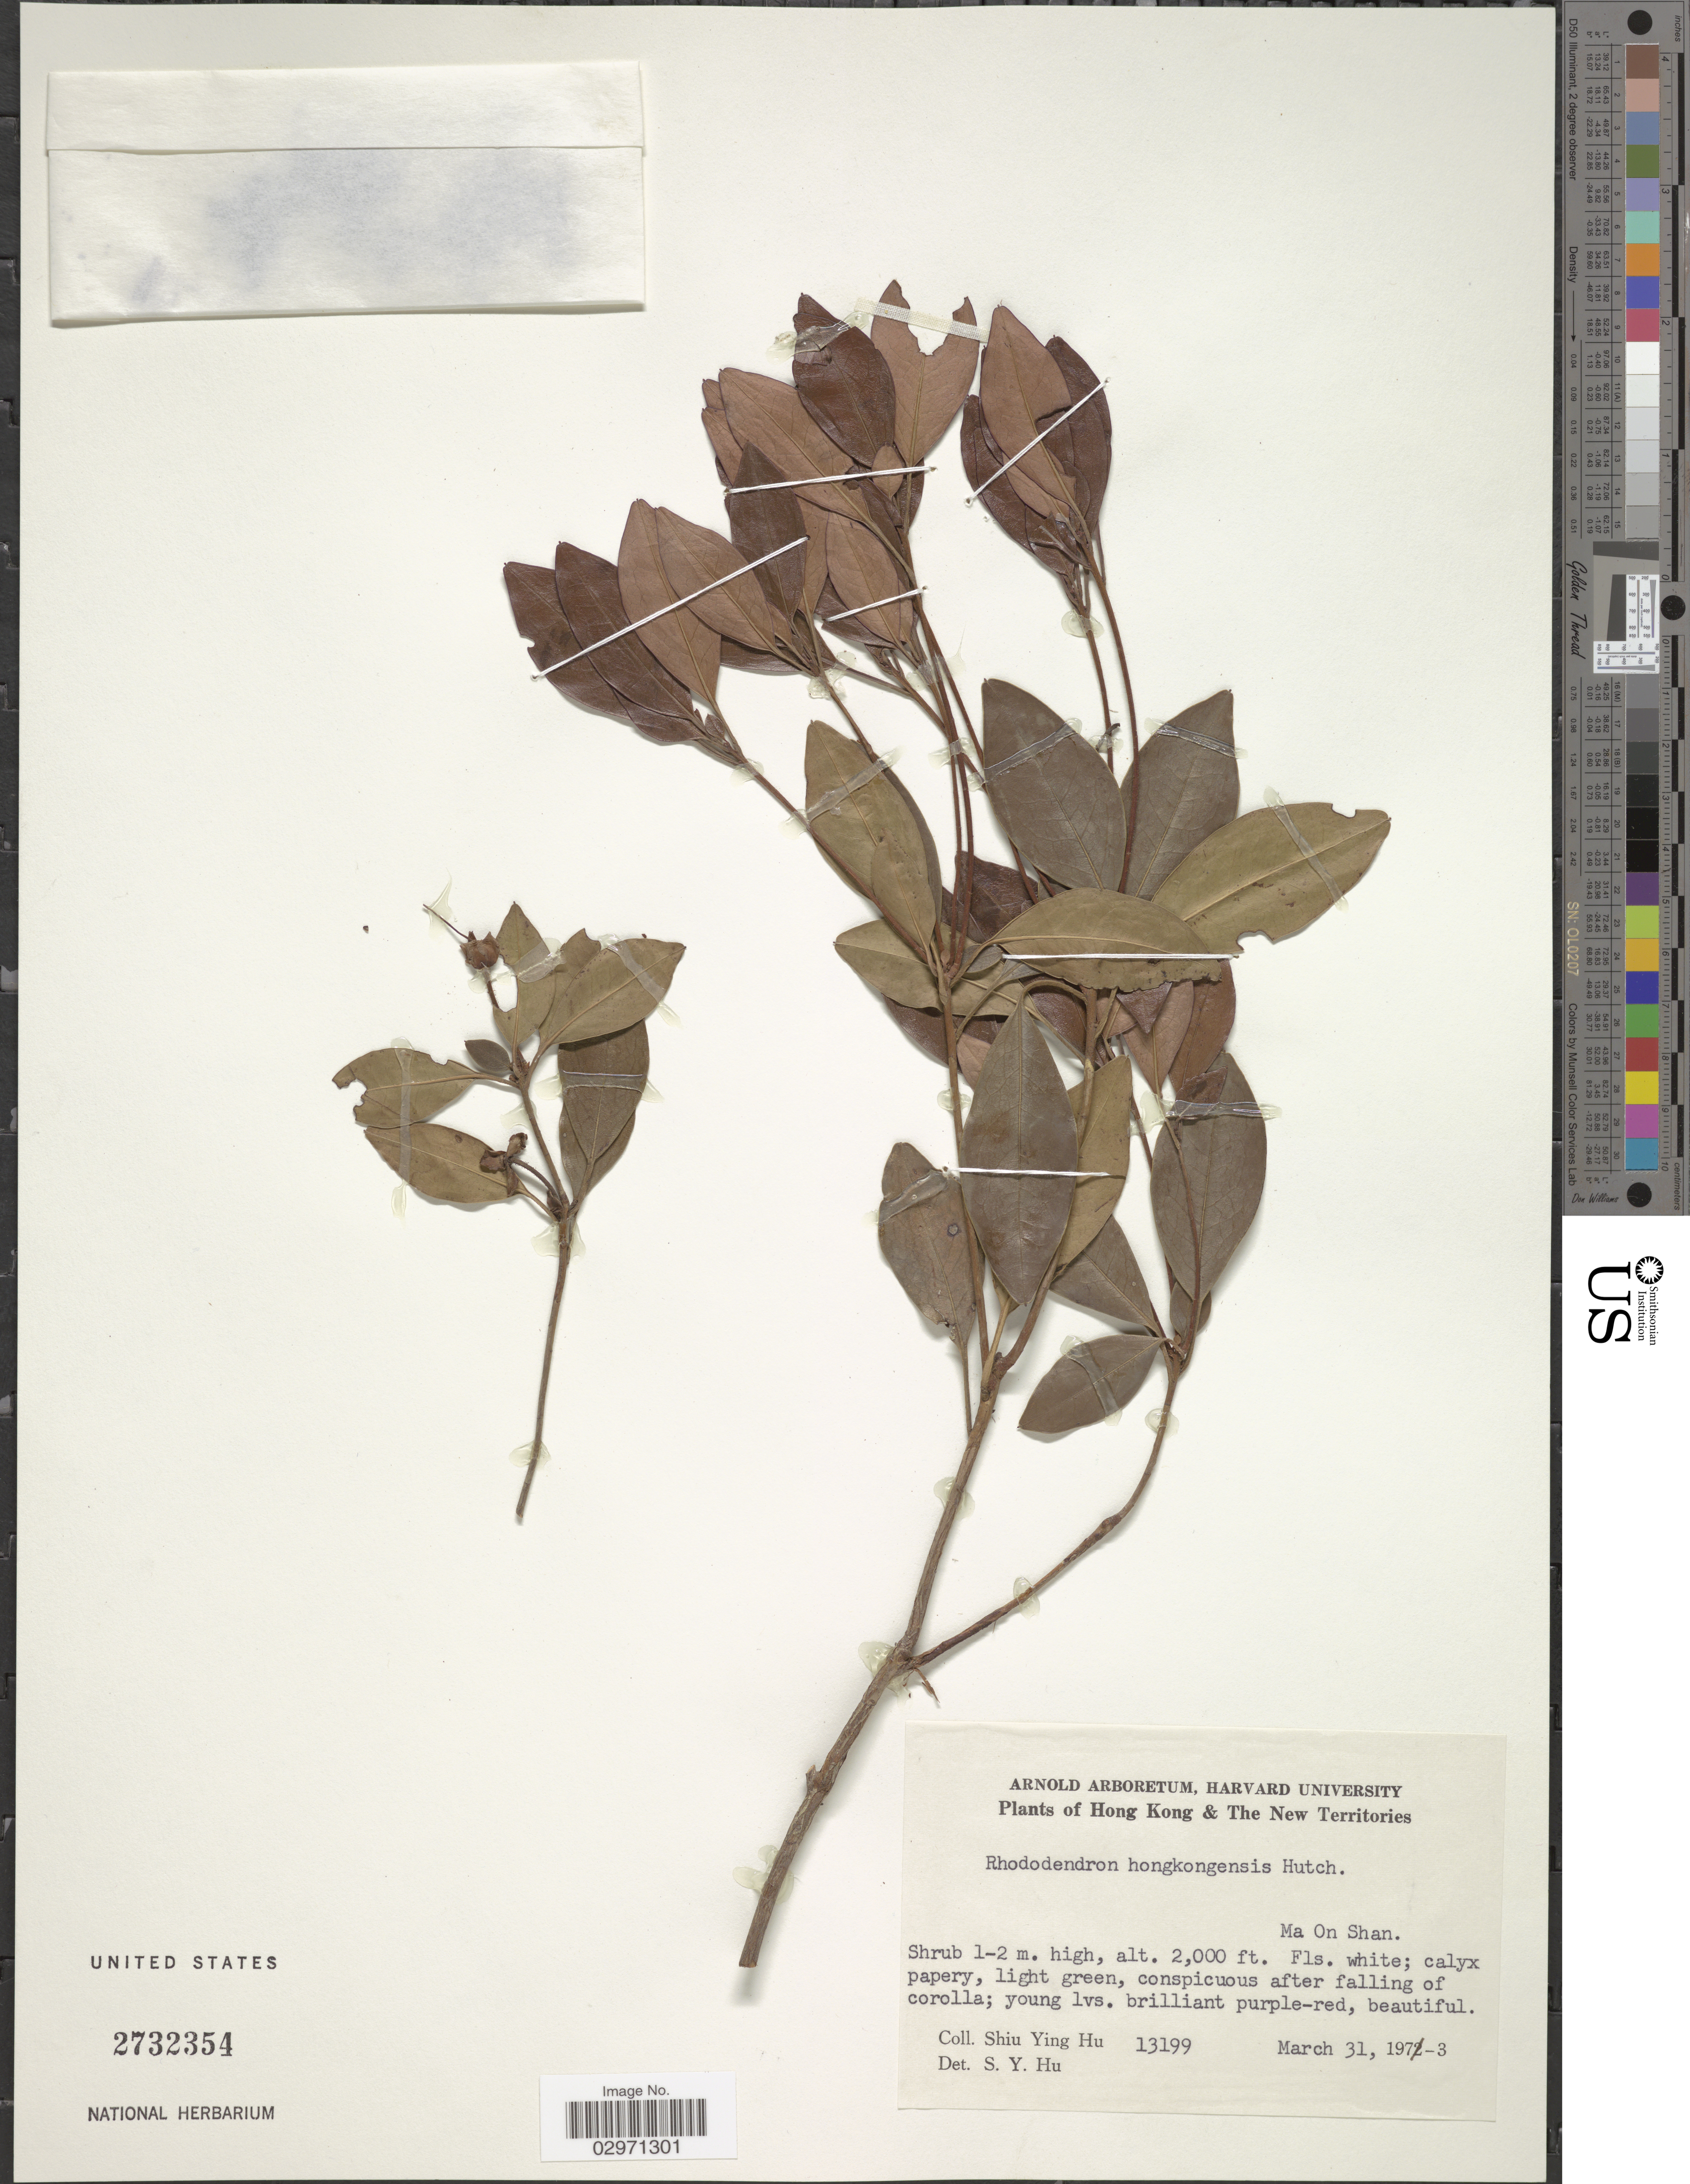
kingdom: Plantae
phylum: Tracheophyta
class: Magnoliopsida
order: Ericales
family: Ericaceae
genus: Rhododendron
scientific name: Rhododendron hongkongense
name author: Hutch.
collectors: S. Y. Hu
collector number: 13199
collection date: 1973-03-31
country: China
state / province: Hong Kong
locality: The New Territories. Ma On Shan.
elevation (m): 610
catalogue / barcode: US 2732354